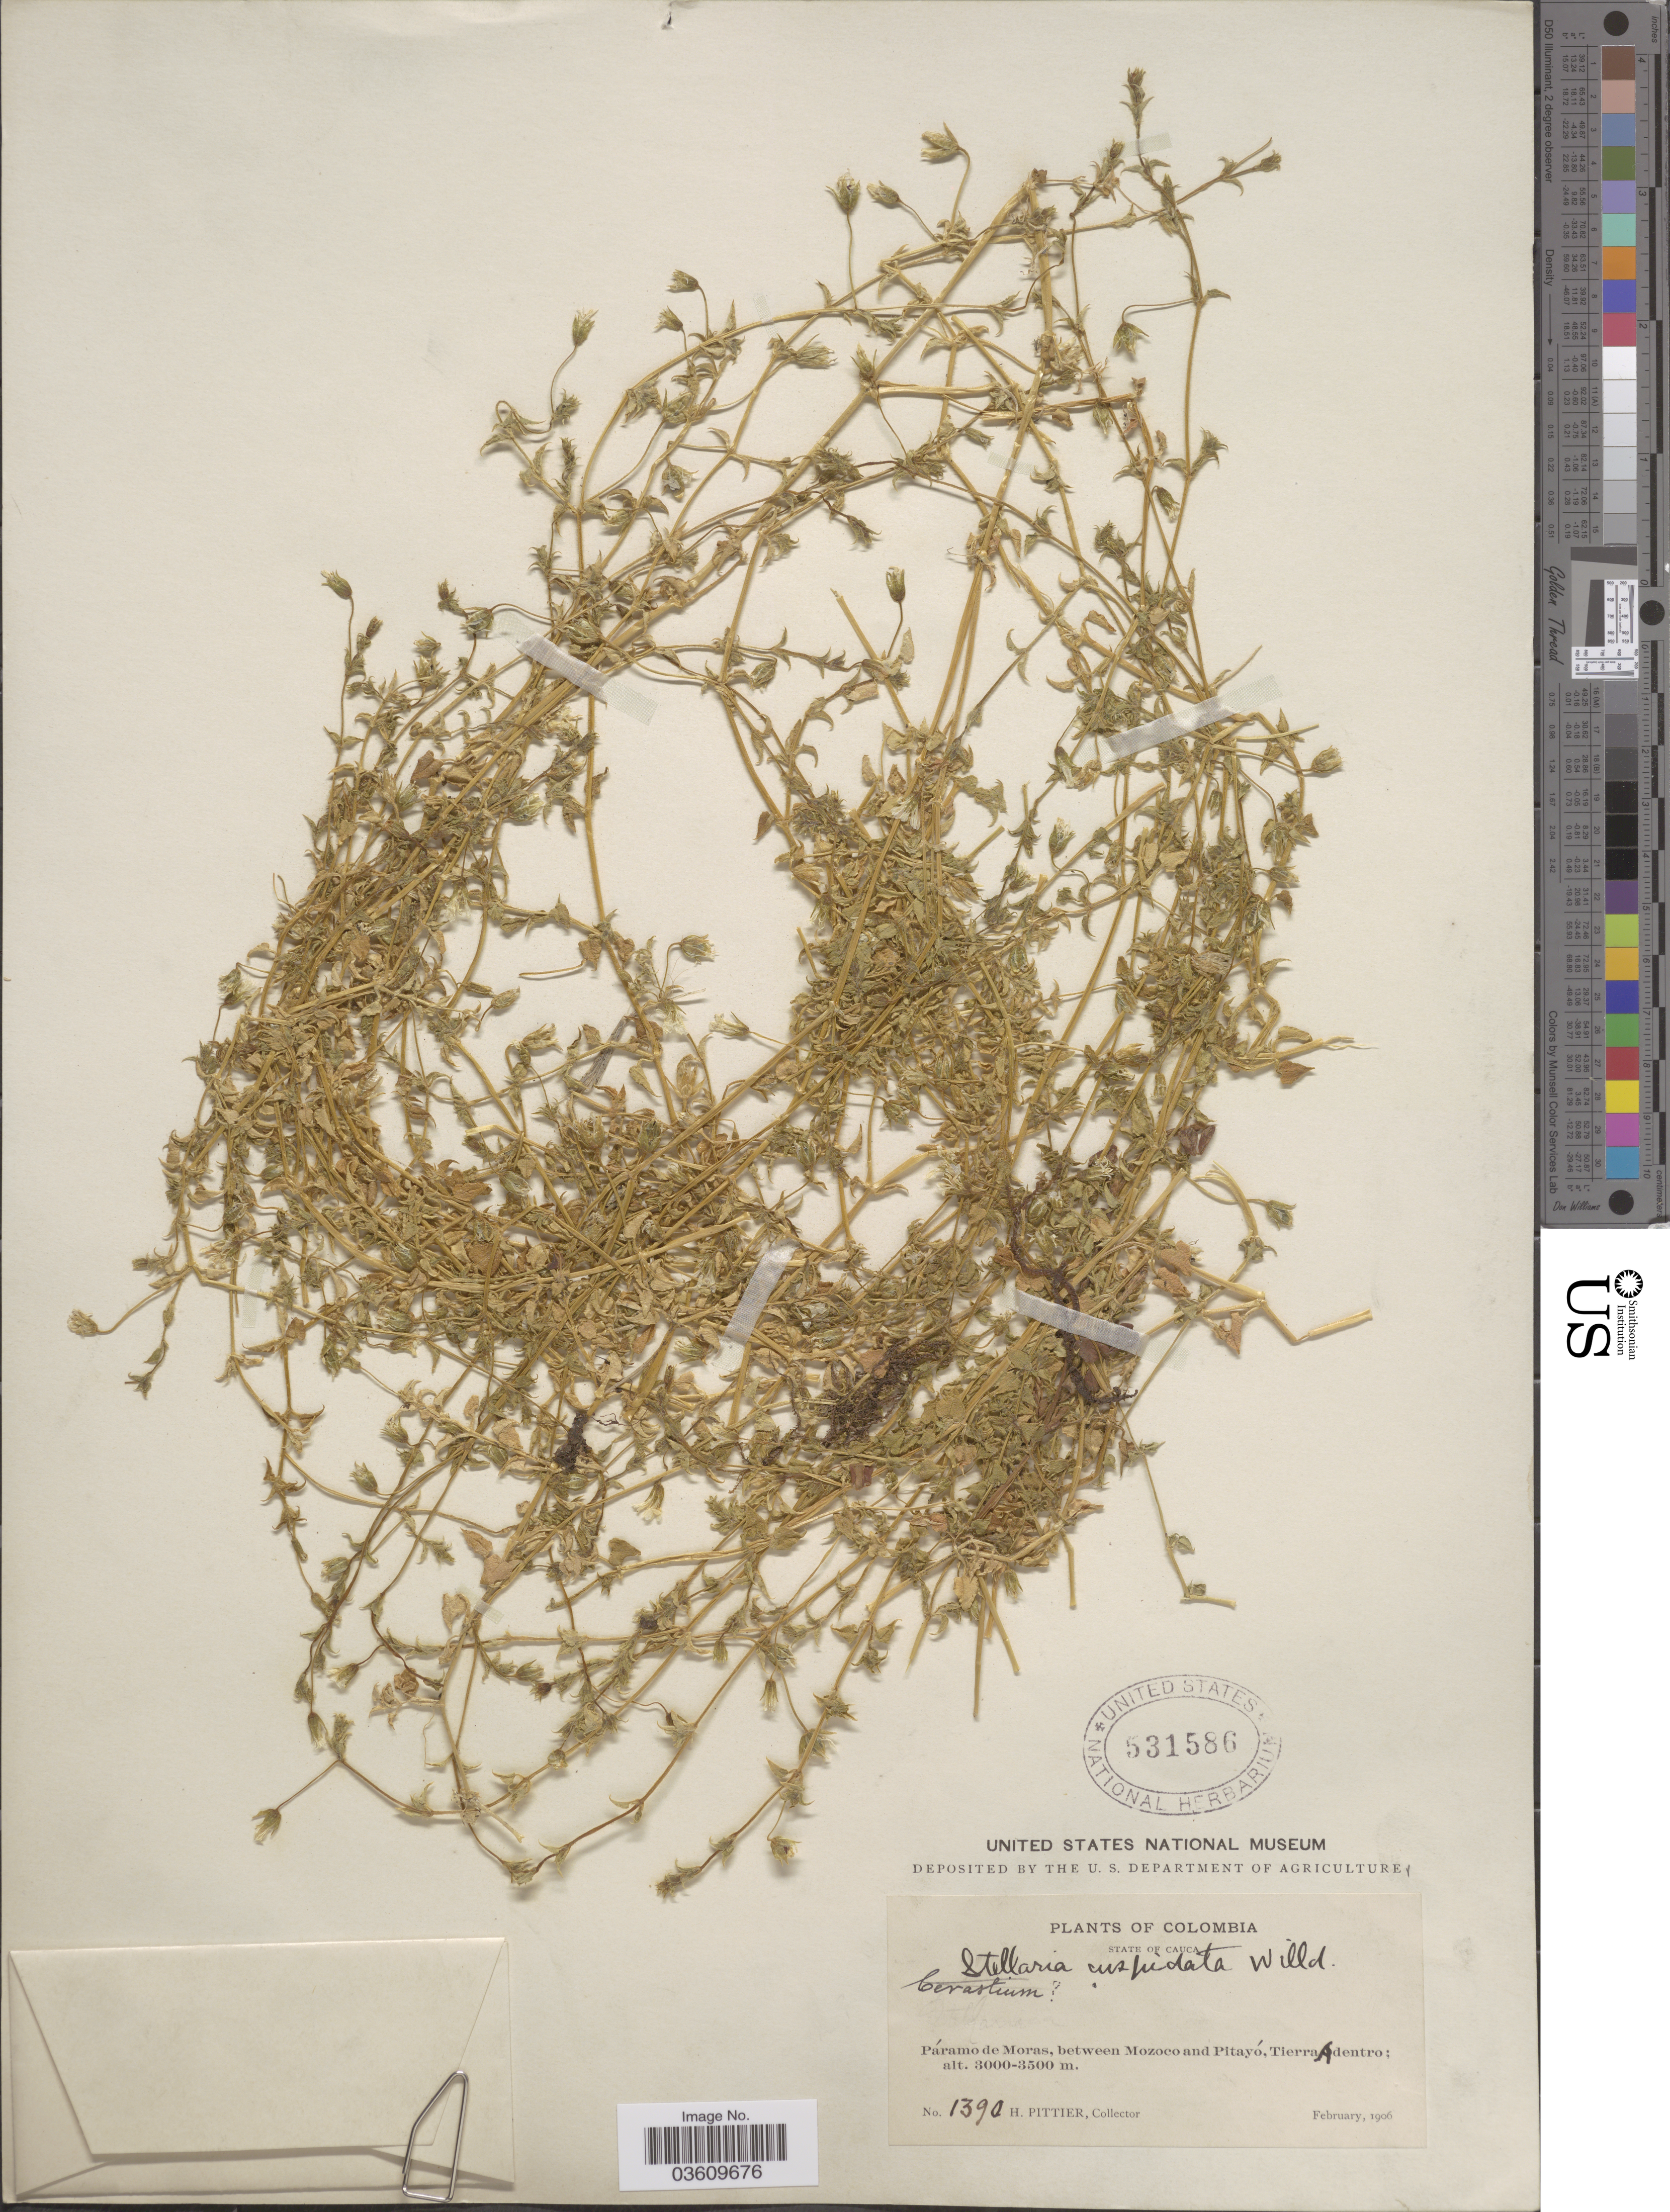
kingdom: Plantae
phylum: Tracheophyta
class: Magnoliopsida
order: Caryophyllales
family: Caryophyllaceae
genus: Stellaria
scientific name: Stellaria cuspidata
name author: Willd. ex Schltdl.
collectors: H. F. Pittier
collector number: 1390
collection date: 1906-02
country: Colombia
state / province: Cauca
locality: Páramo de Moras, between Mozoco and Pitayó, Tierra Adentro.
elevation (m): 3000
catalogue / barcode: US 531586